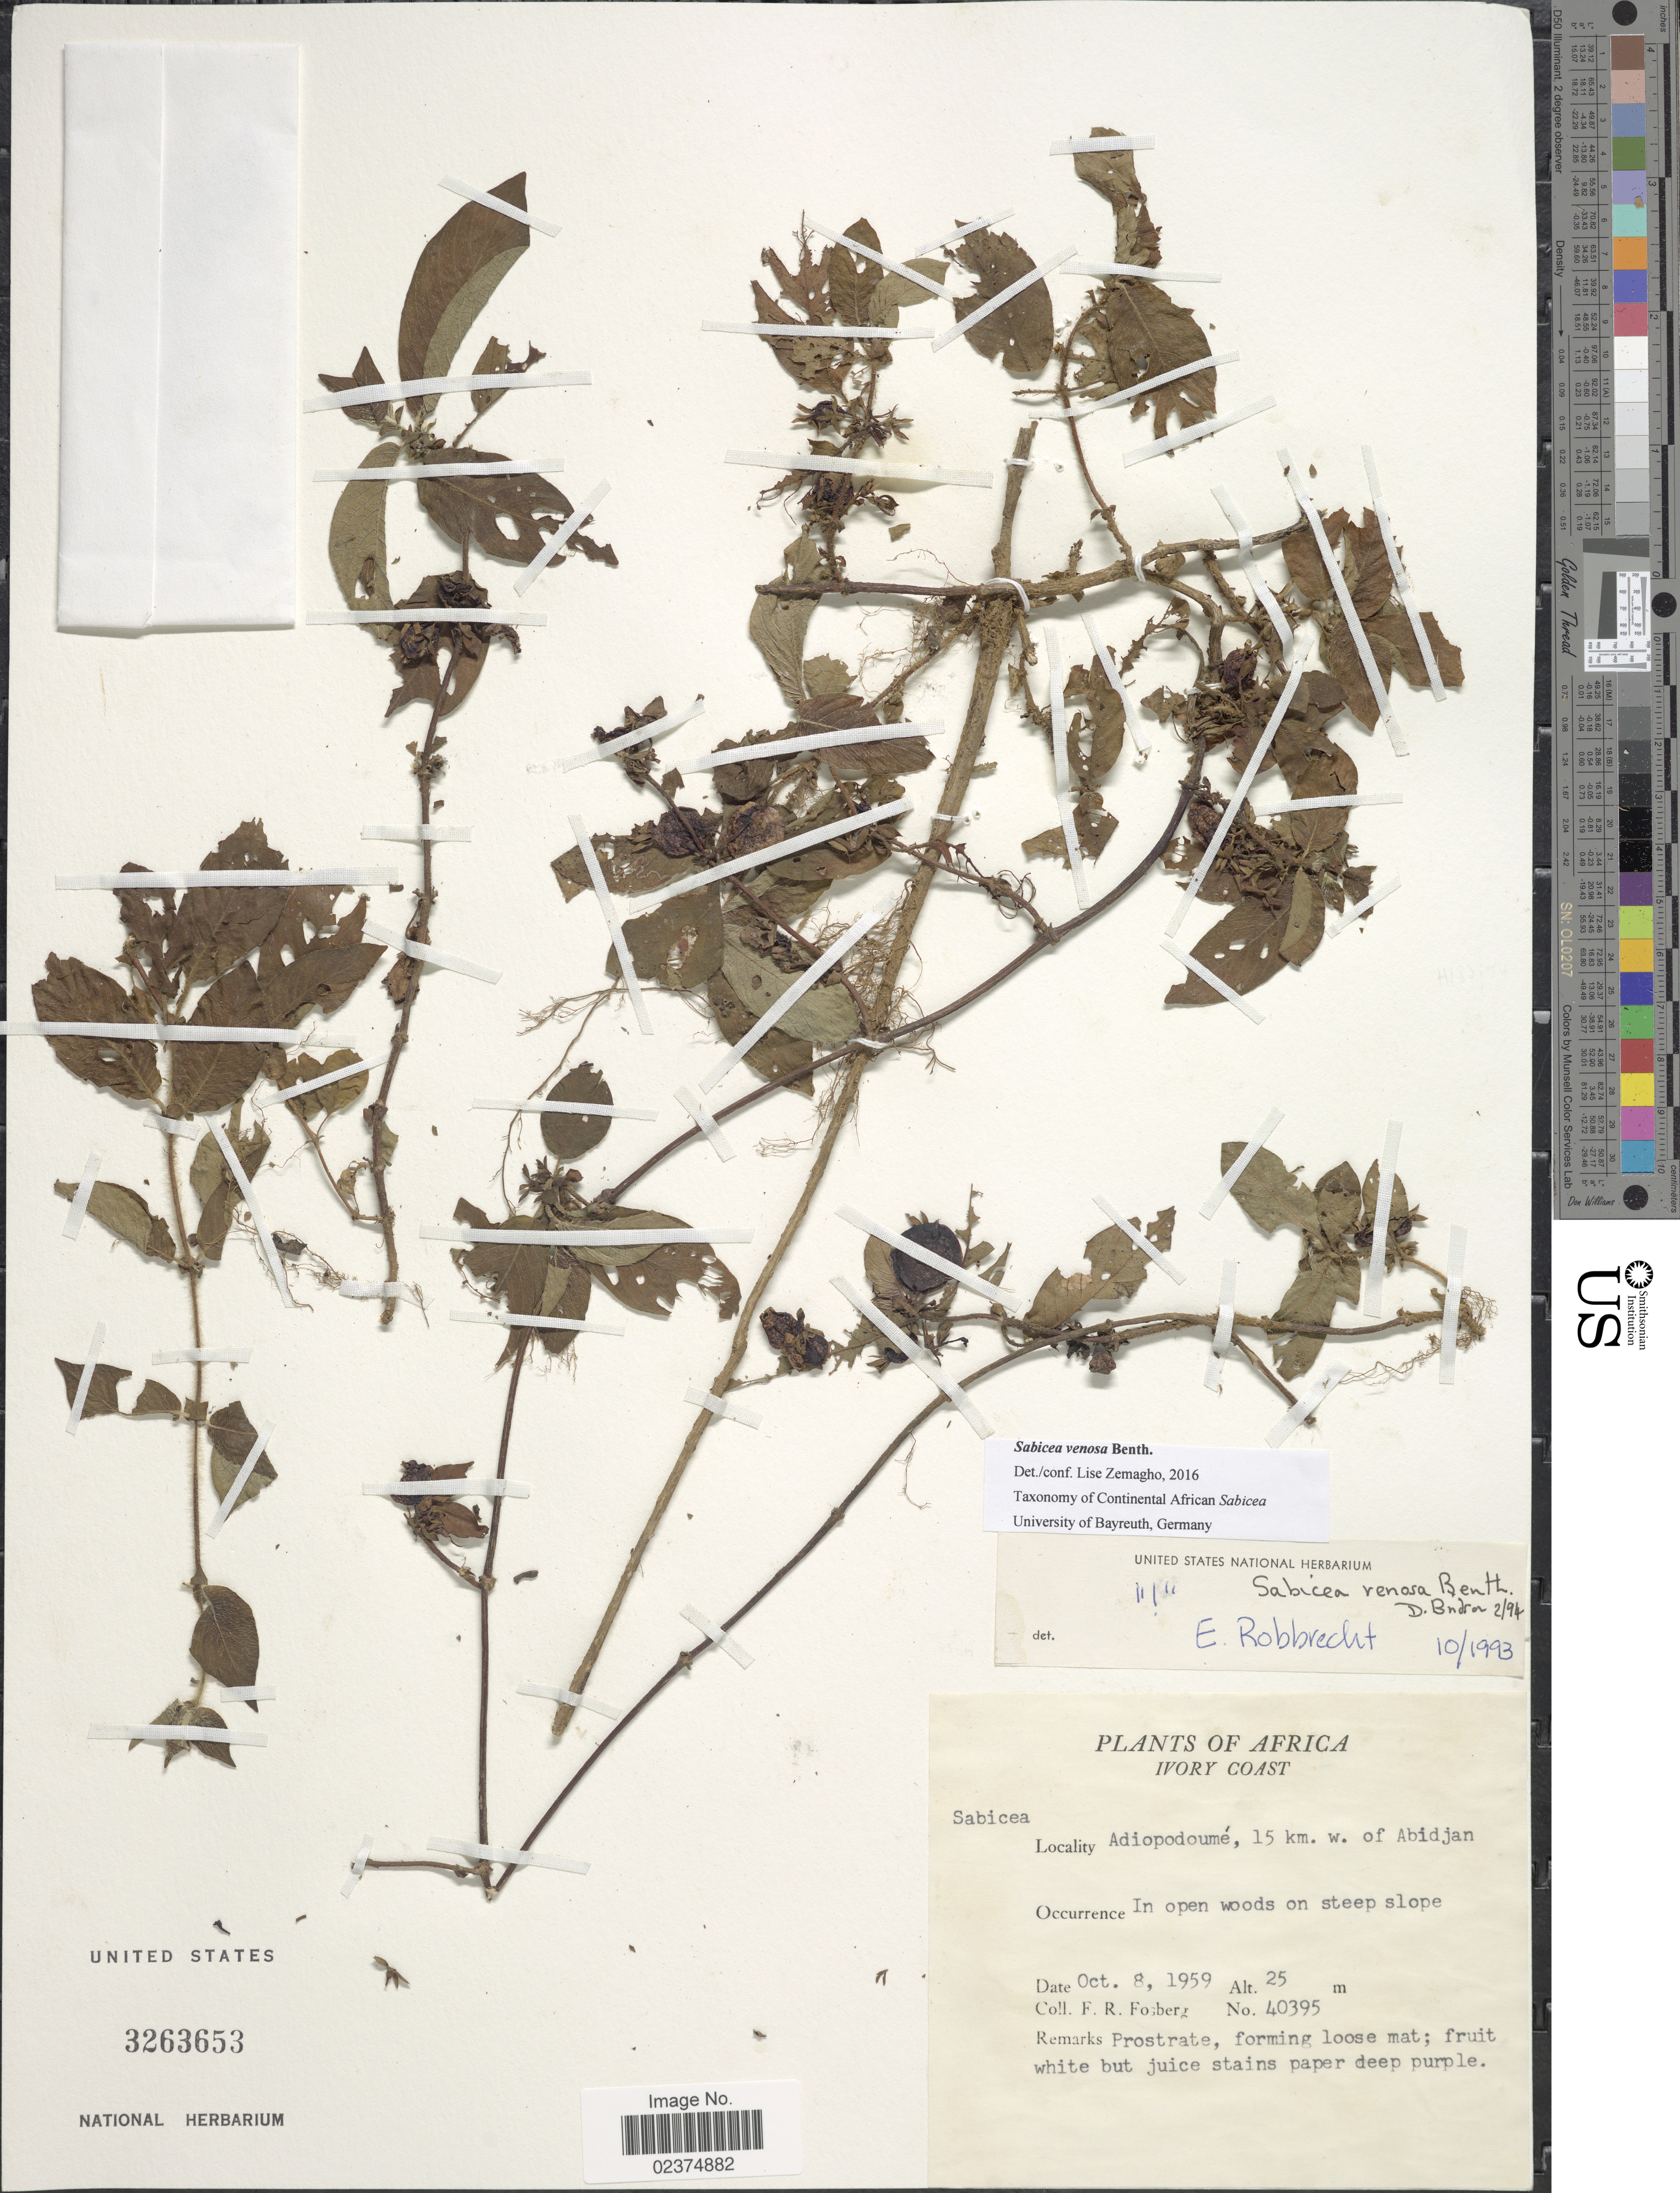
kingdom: Plantae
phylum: Tracheophyta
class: Magnoliopsida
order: Gentianales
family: Rubiaceae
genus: Sabicea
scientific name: Sabicea venosa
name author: Benth.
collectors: F. R. Fosberg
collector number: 40395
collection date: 1959-10-08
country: Ivory Coast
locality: Adiopodoume, 15 km. w. of Abidjan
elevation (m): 25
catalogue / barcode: US 3263653